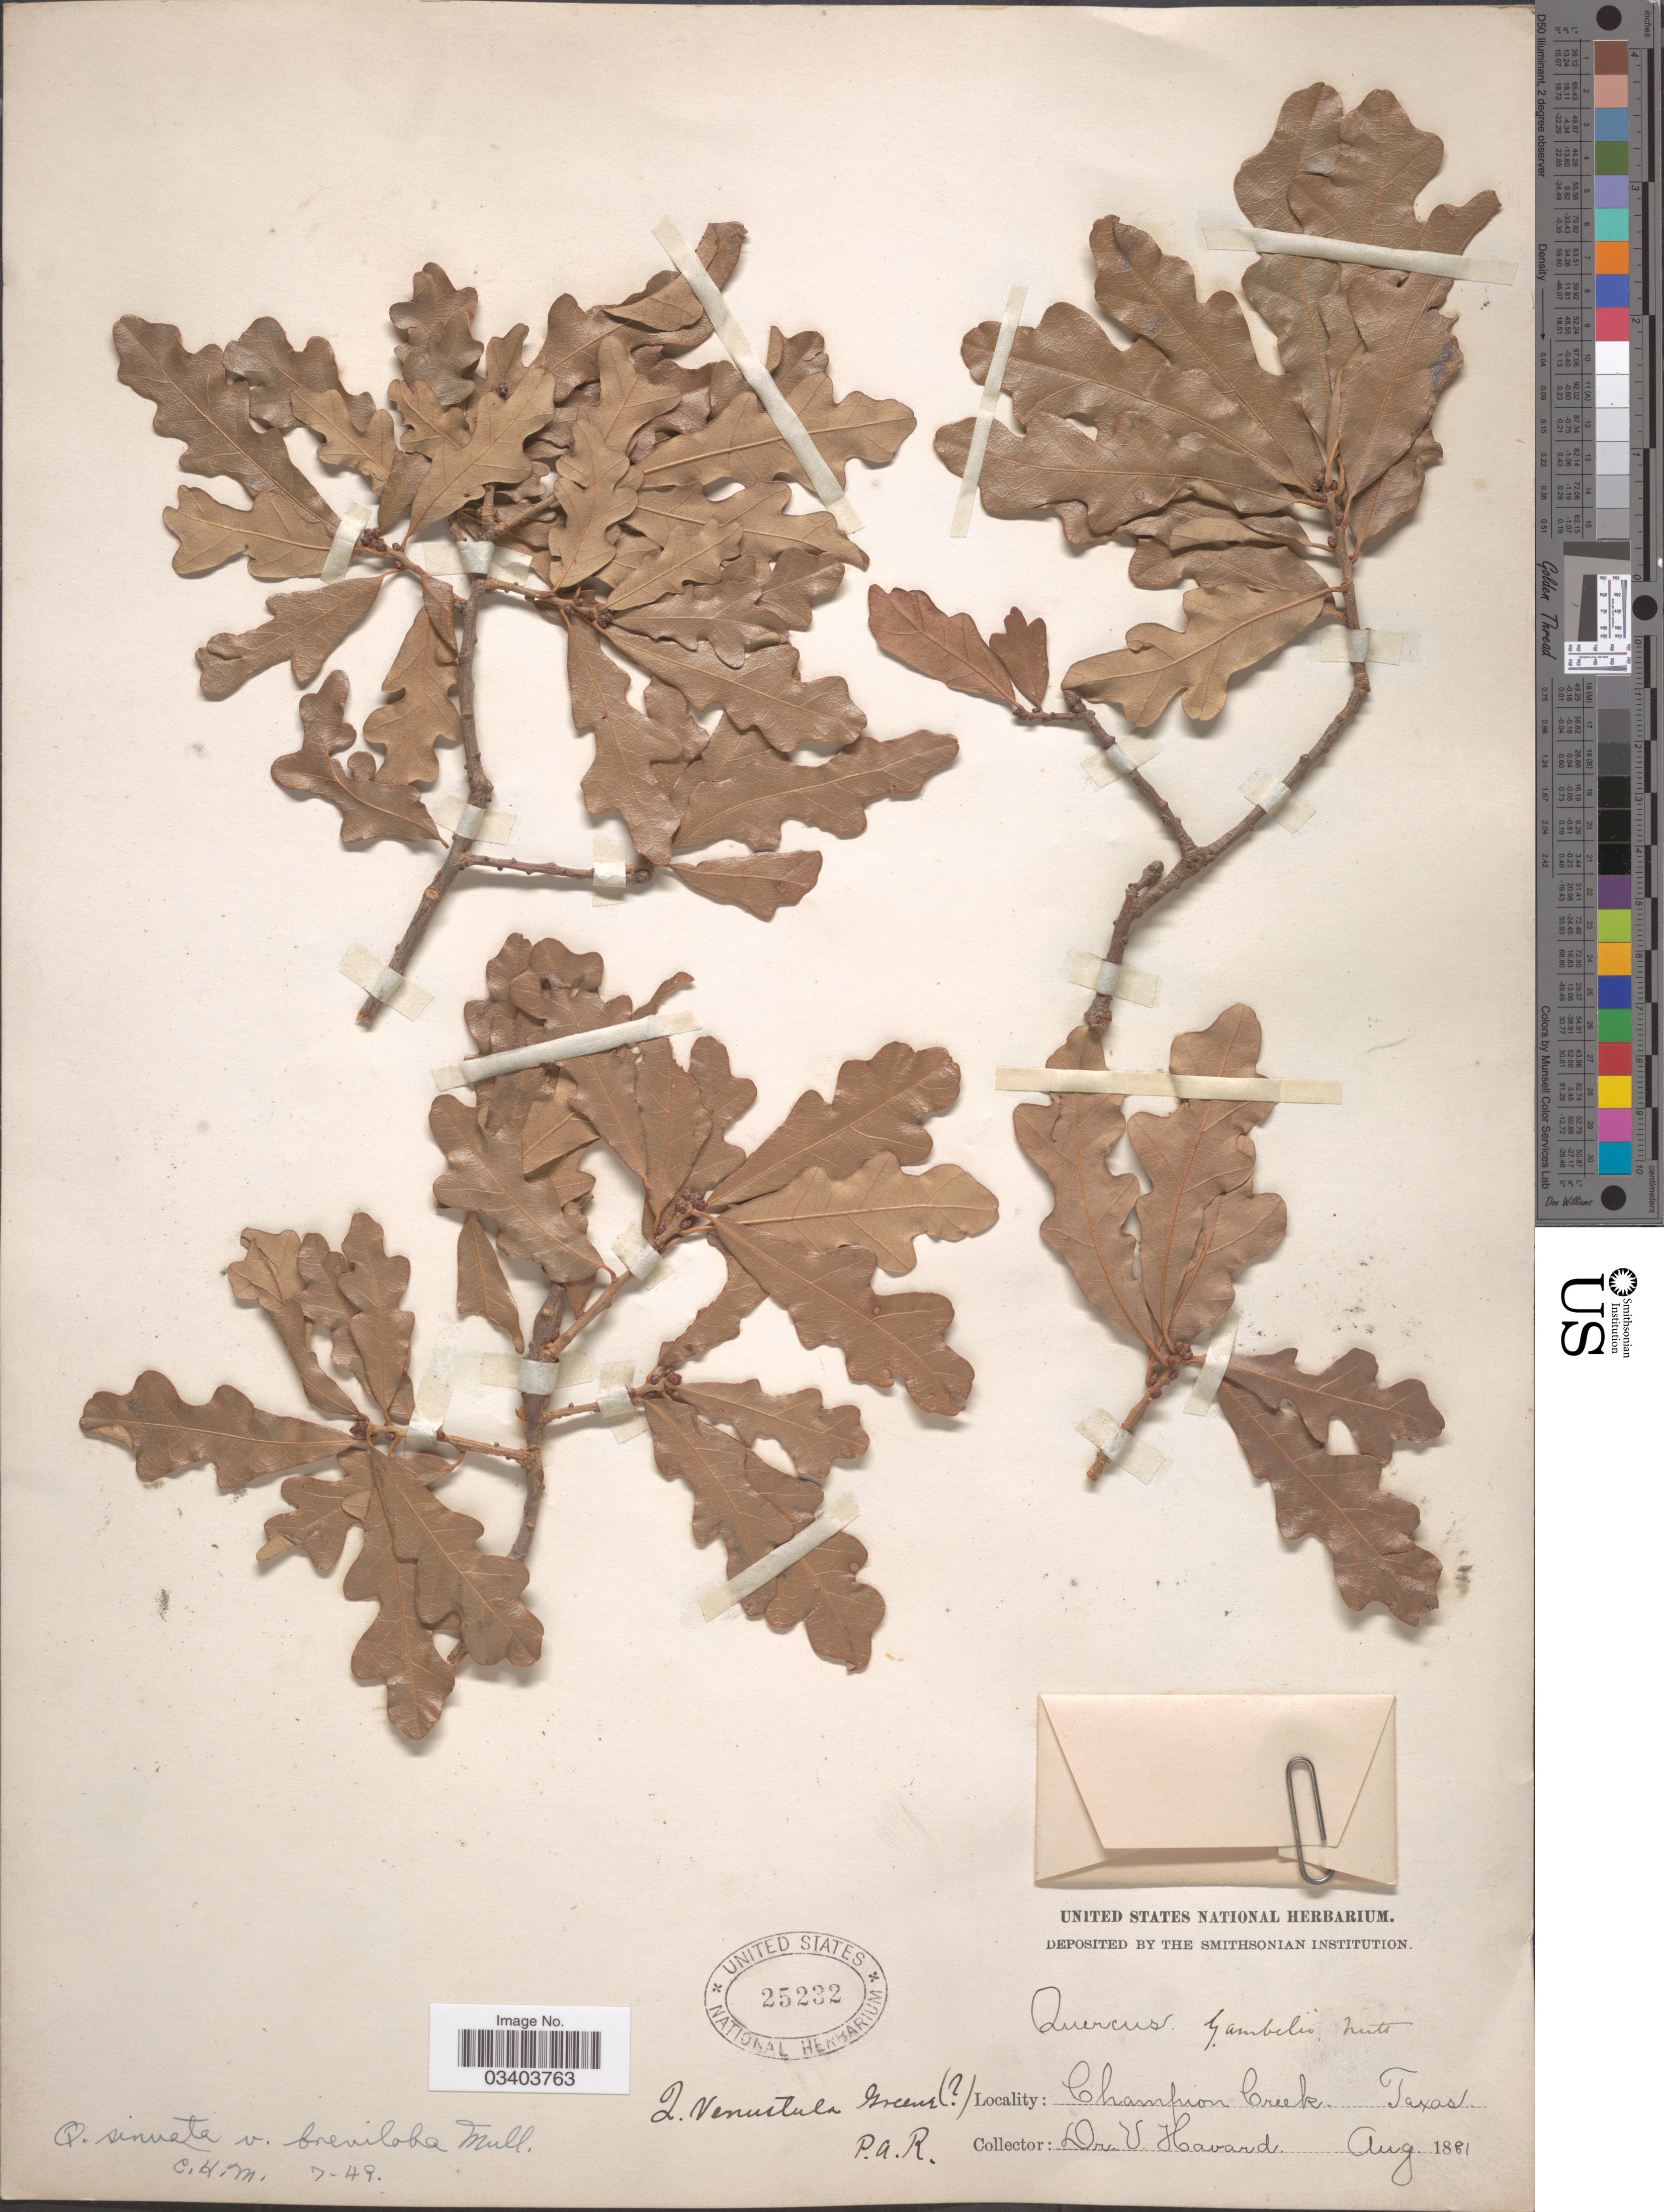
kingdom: Plantae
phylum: Tracheophyta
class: Magnoliopsida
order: Fagales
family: Fagaceae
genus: Quercus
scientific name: Quercus breviloba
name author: (Torr.) Sarg.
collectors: V. Havard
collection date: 1881-08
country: United States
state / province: Texas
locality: Champion Creek.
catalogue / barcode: US 25232